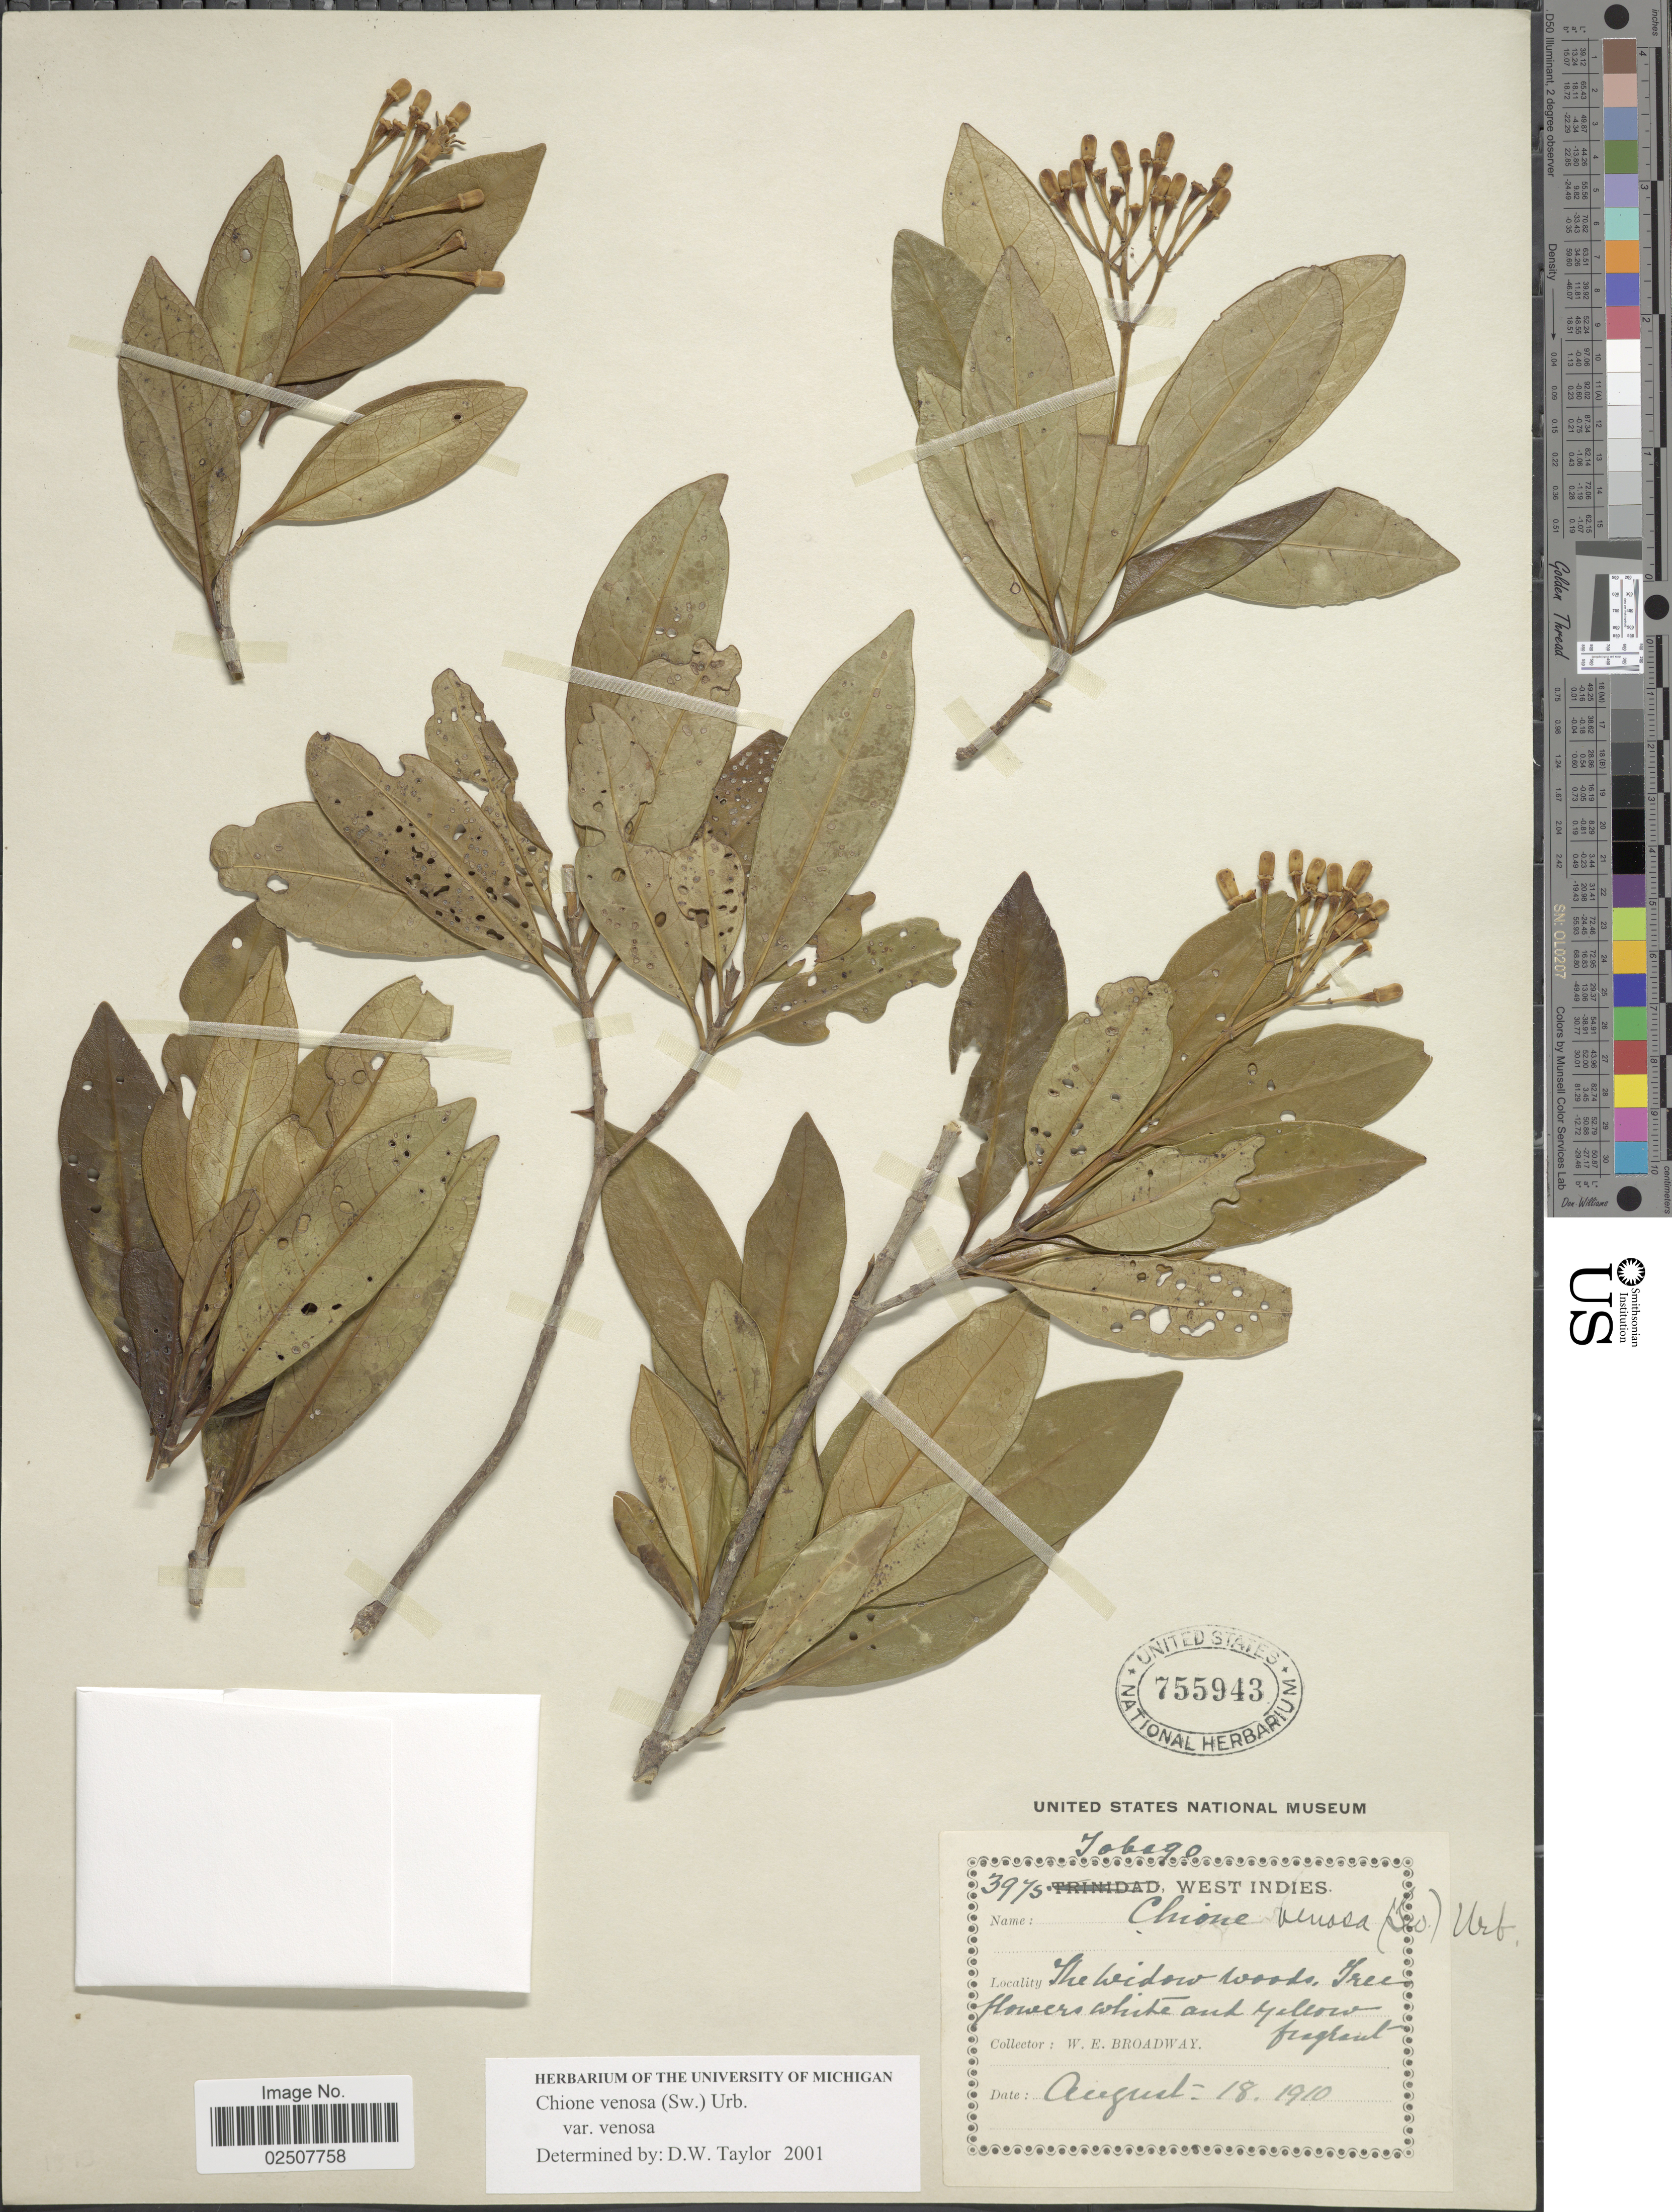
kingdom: Plantae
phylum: Tracheophyta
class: Magnoliopsida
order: Gentianales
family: Rubiaceae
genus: Chione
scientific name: Chione venosa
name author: (Sw.) Urb.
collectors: W. E. Broadway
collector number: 3975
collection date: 1910-08-18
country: Trinidad and Tobago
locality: Tobago, The Widow woods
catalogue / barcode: US 755943